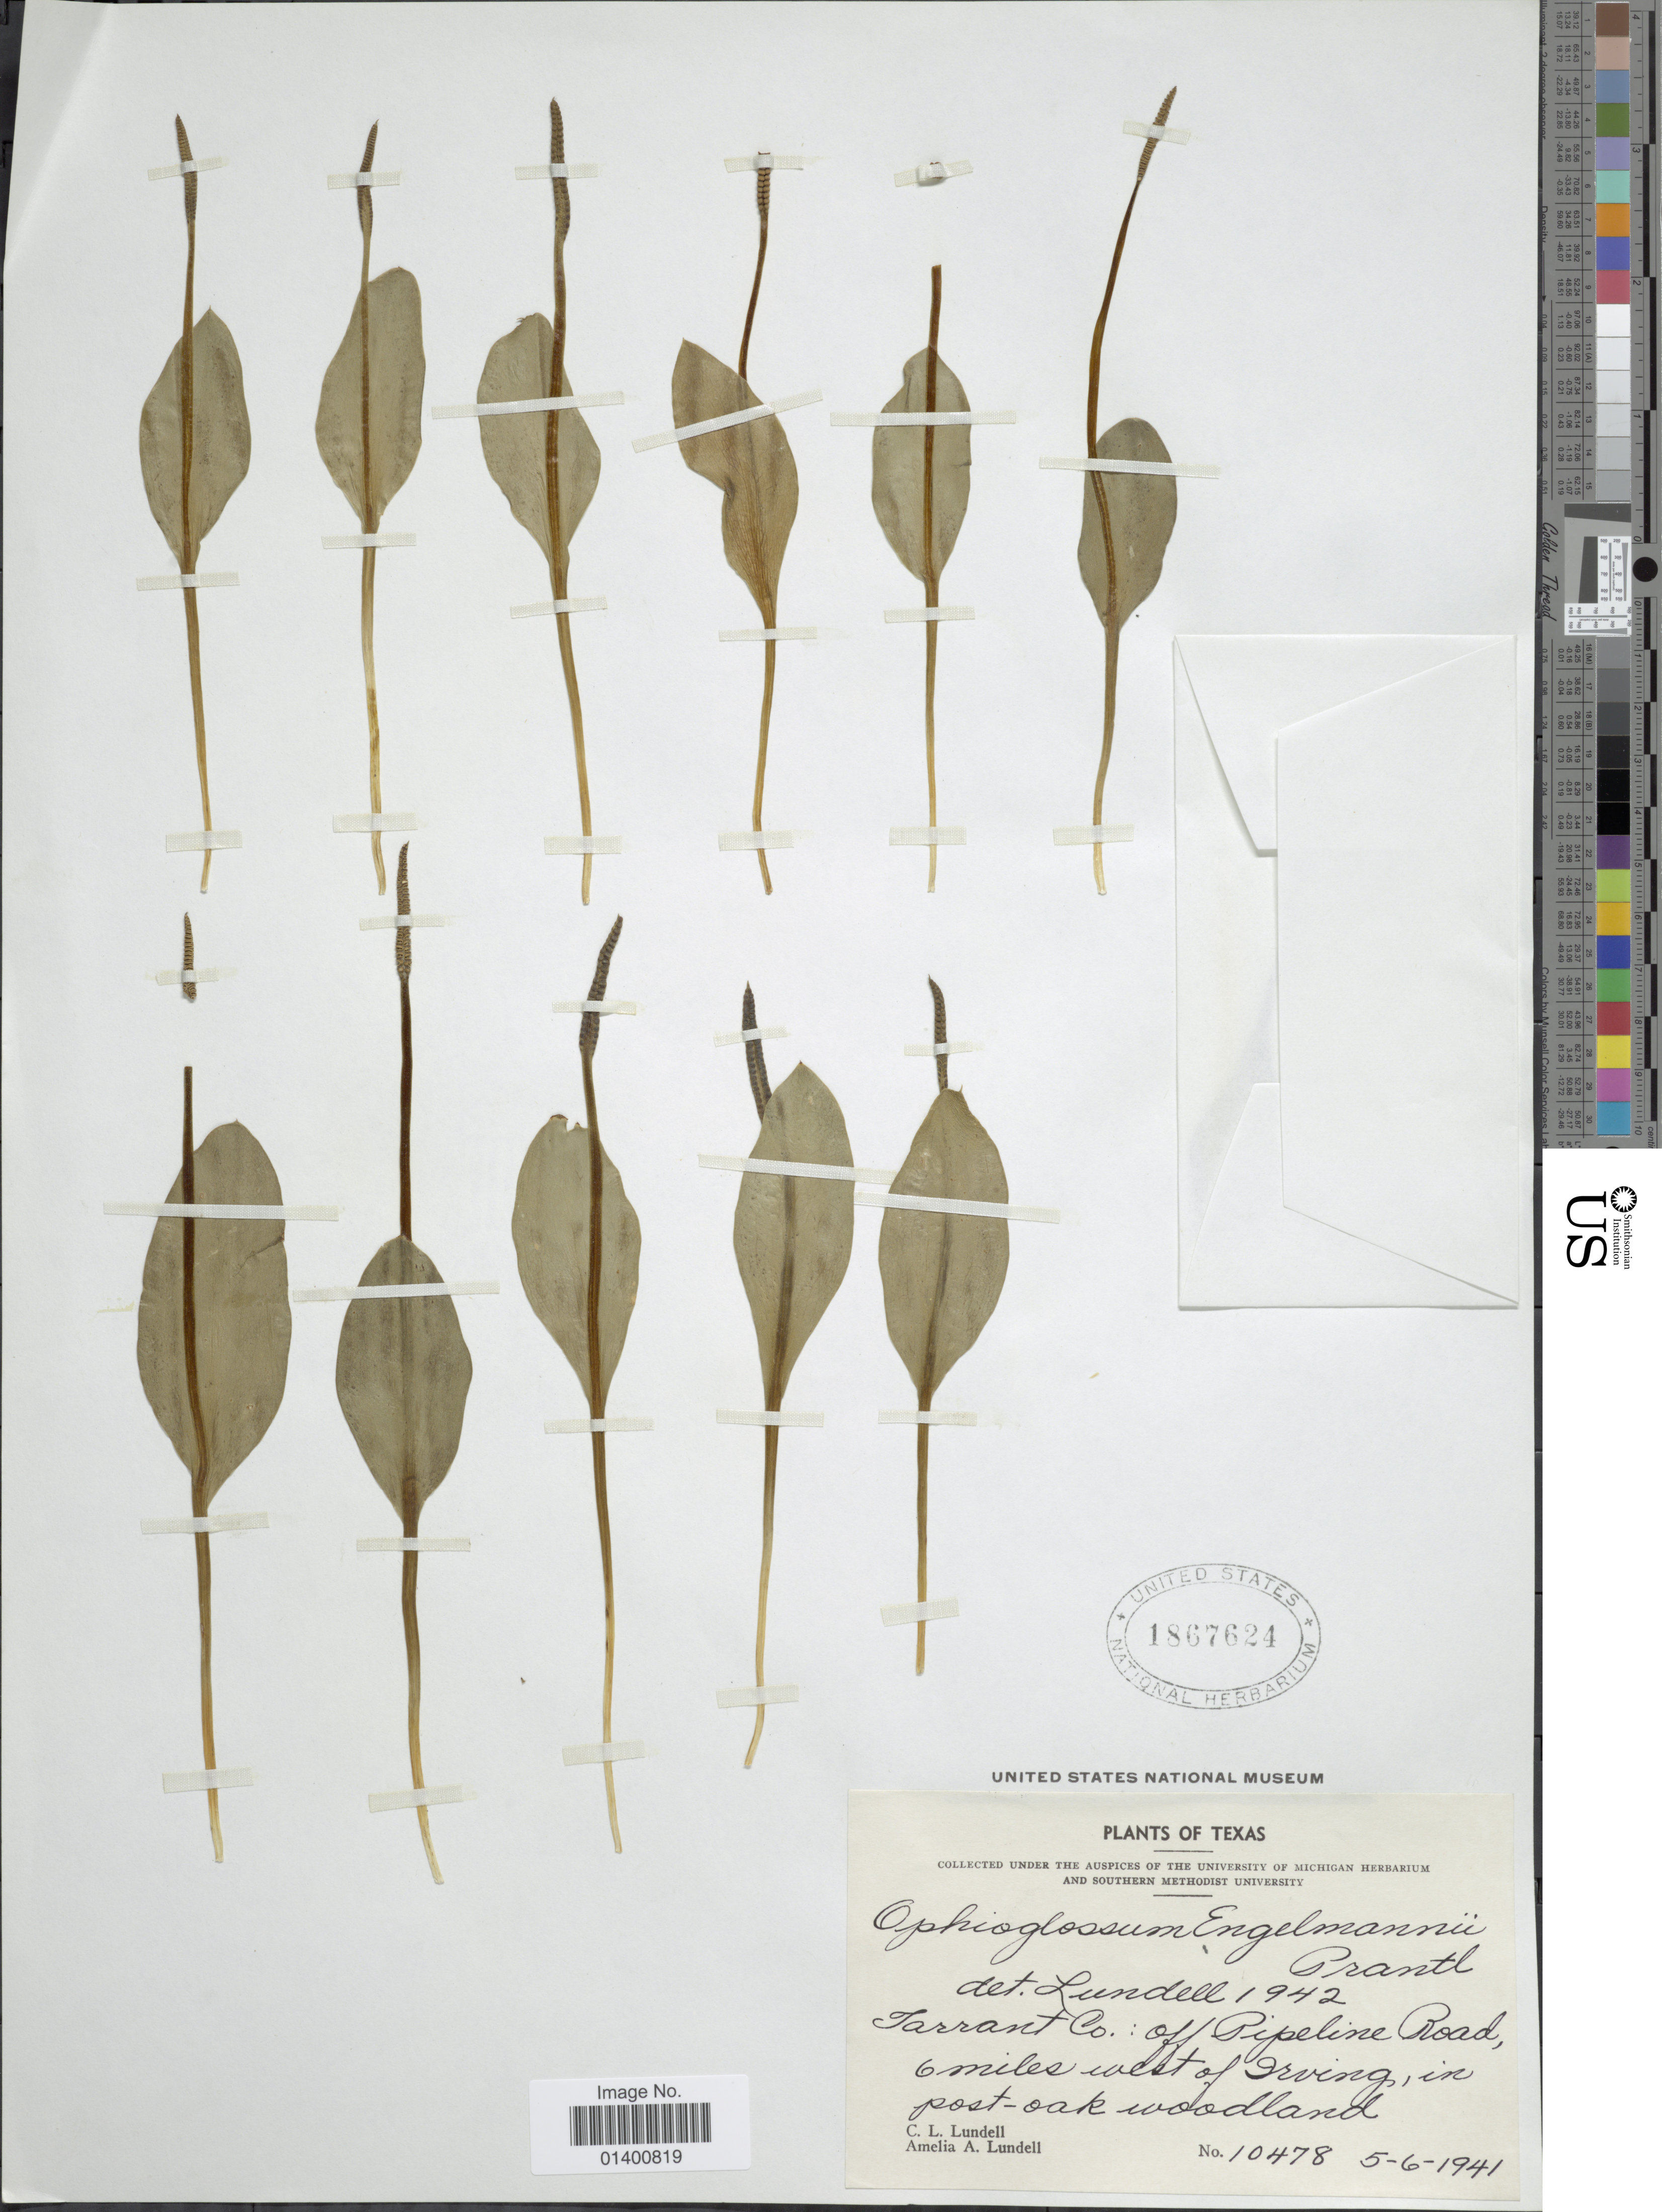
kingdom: Plantae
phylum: Tracheophyta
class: Polypodiopsida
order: Ophioglossales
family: Ophioglossaceae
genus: Ophioglossum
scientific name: Ophioglossum engelmannii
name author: Prantl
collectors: C. L. Lundell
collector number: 10478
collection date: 1941-06-05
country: United States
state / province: Texas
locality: Tarrant Co.: off Pipeline Road, 6 miles west of Irving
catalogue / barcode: US 1867624